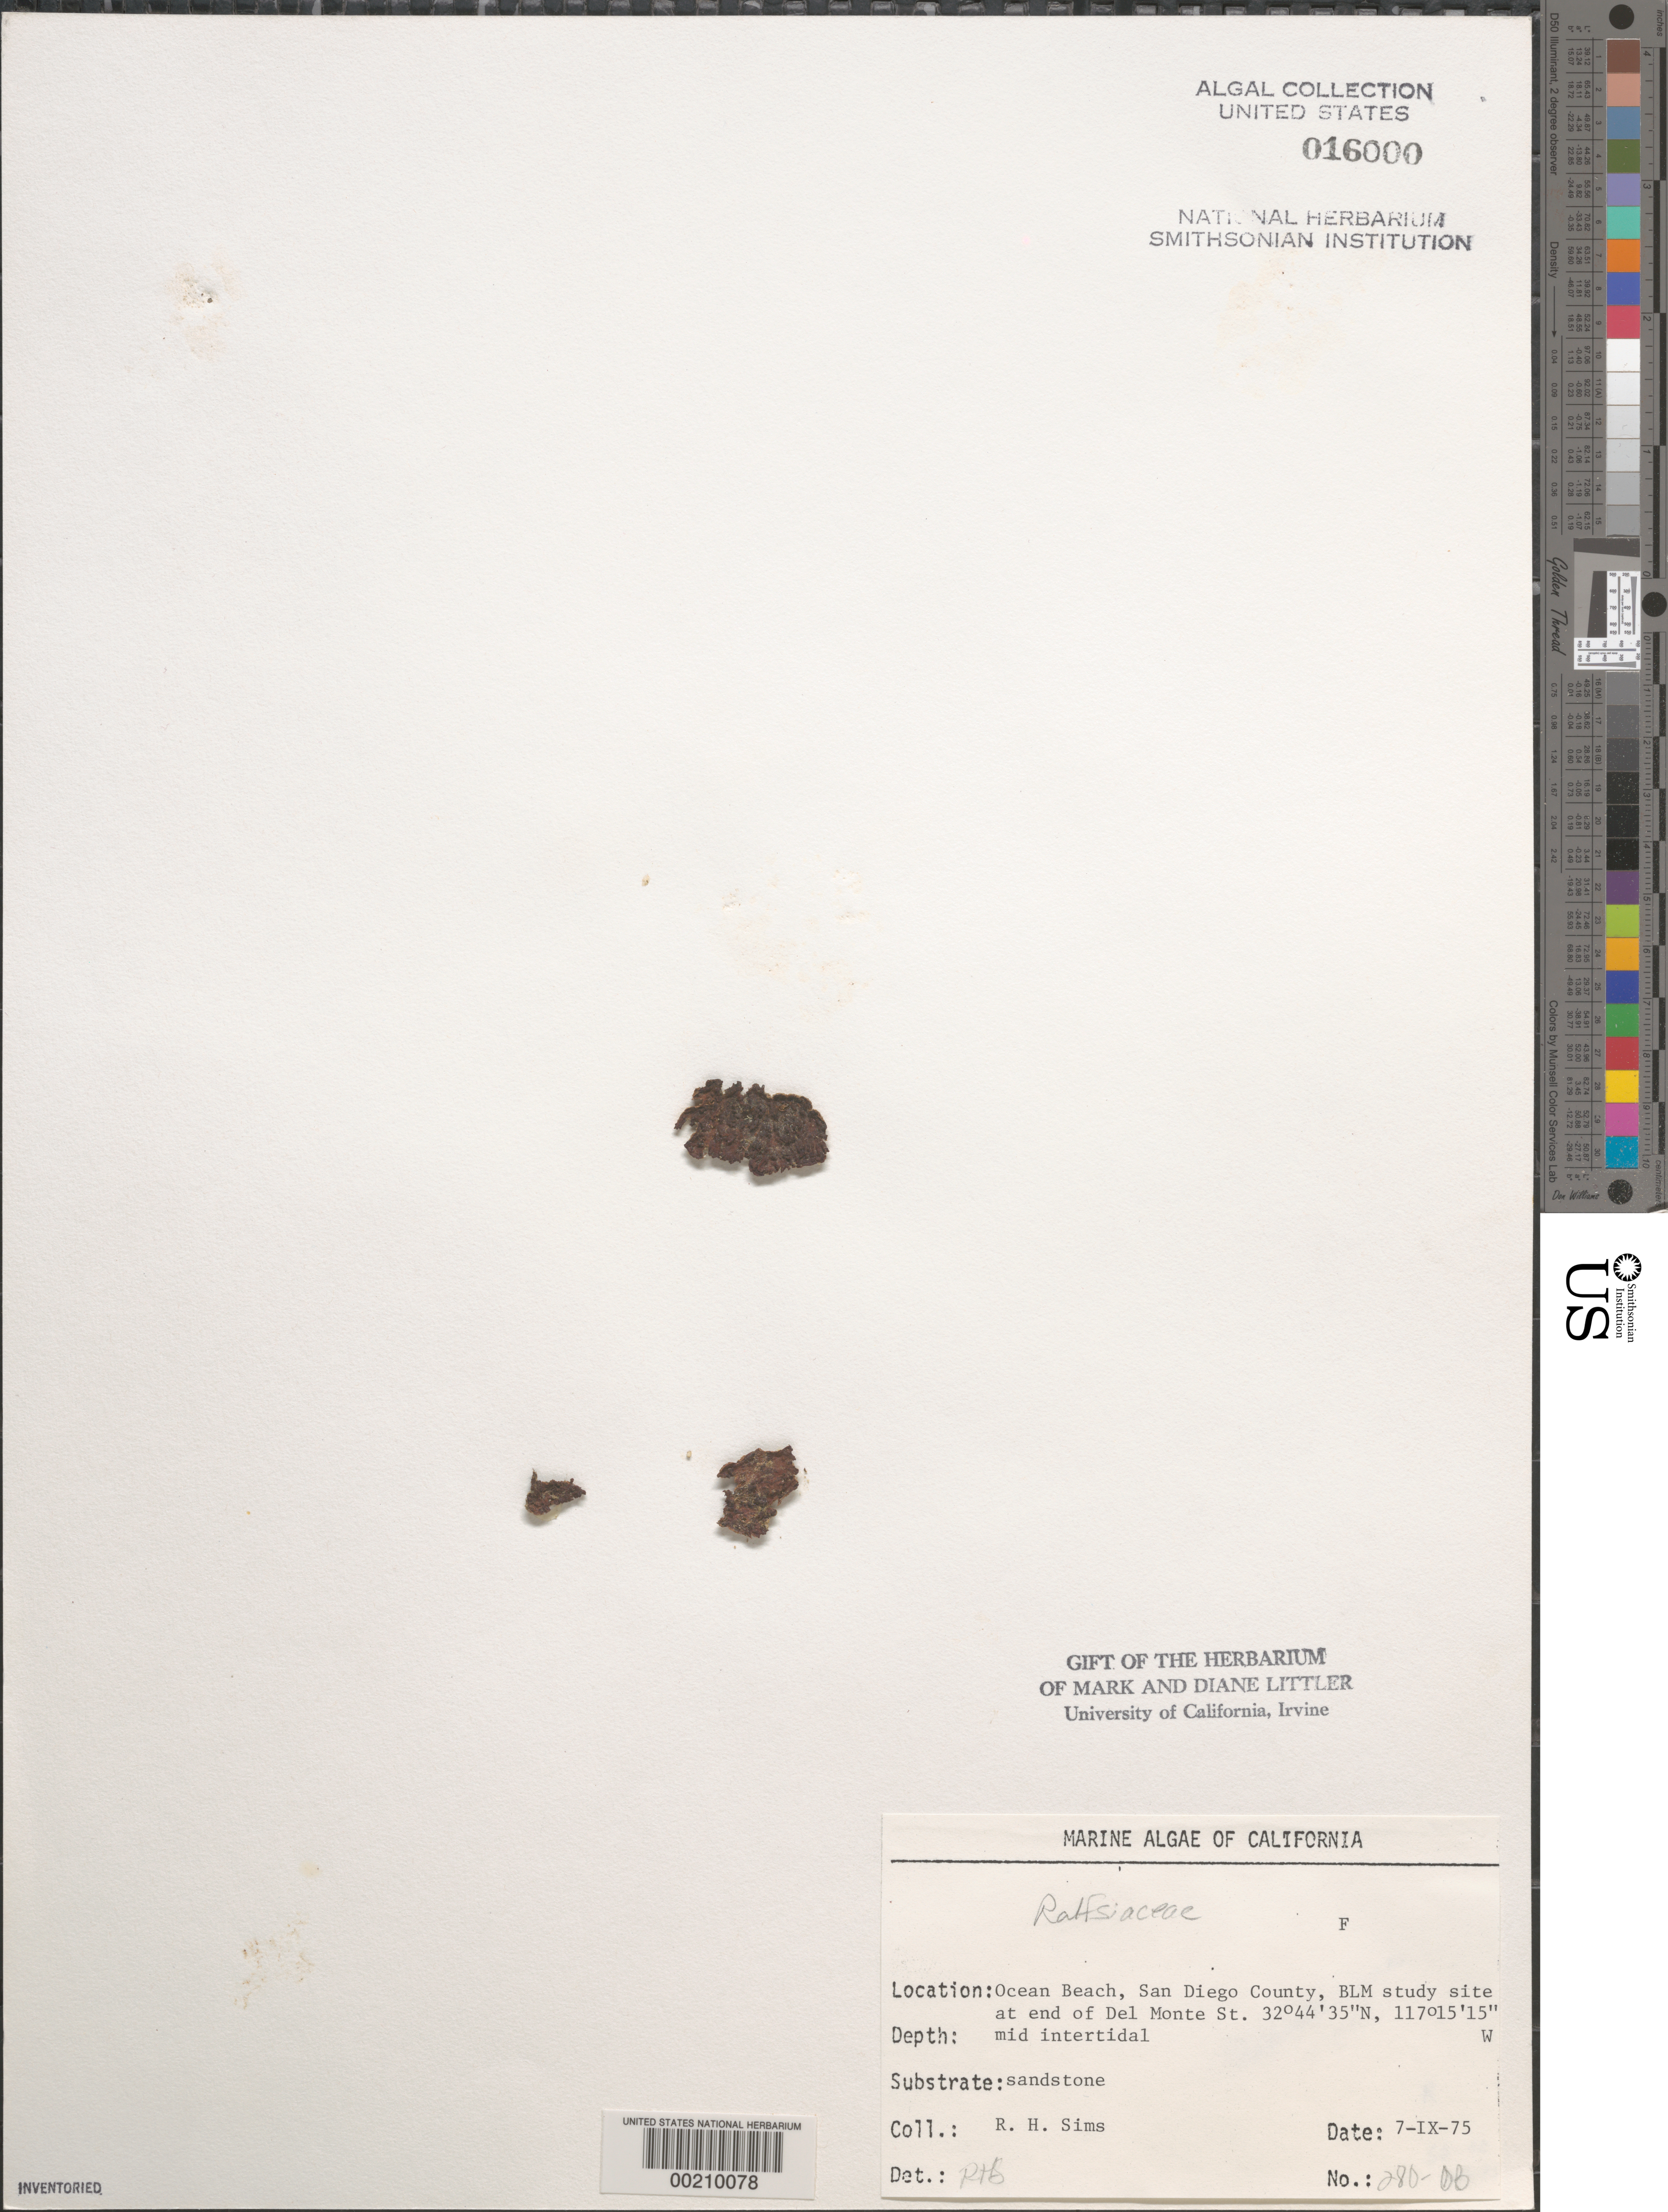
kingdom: Chromista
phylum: Ochrophyta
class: Phaeophyceae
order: Ralfsiales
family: Ralfsiaceae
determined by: Sims, Robert H.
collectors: R. H. Sims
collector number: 280-ob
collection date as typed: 07 Sep 1975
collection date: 1975-09-07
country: United States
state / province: California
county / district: San Diego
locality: Ocean Beach, end of Del Monte Street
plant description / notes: BLM-SOCALBIGHT Rocky Intertidal Survey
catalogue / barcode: US 16000